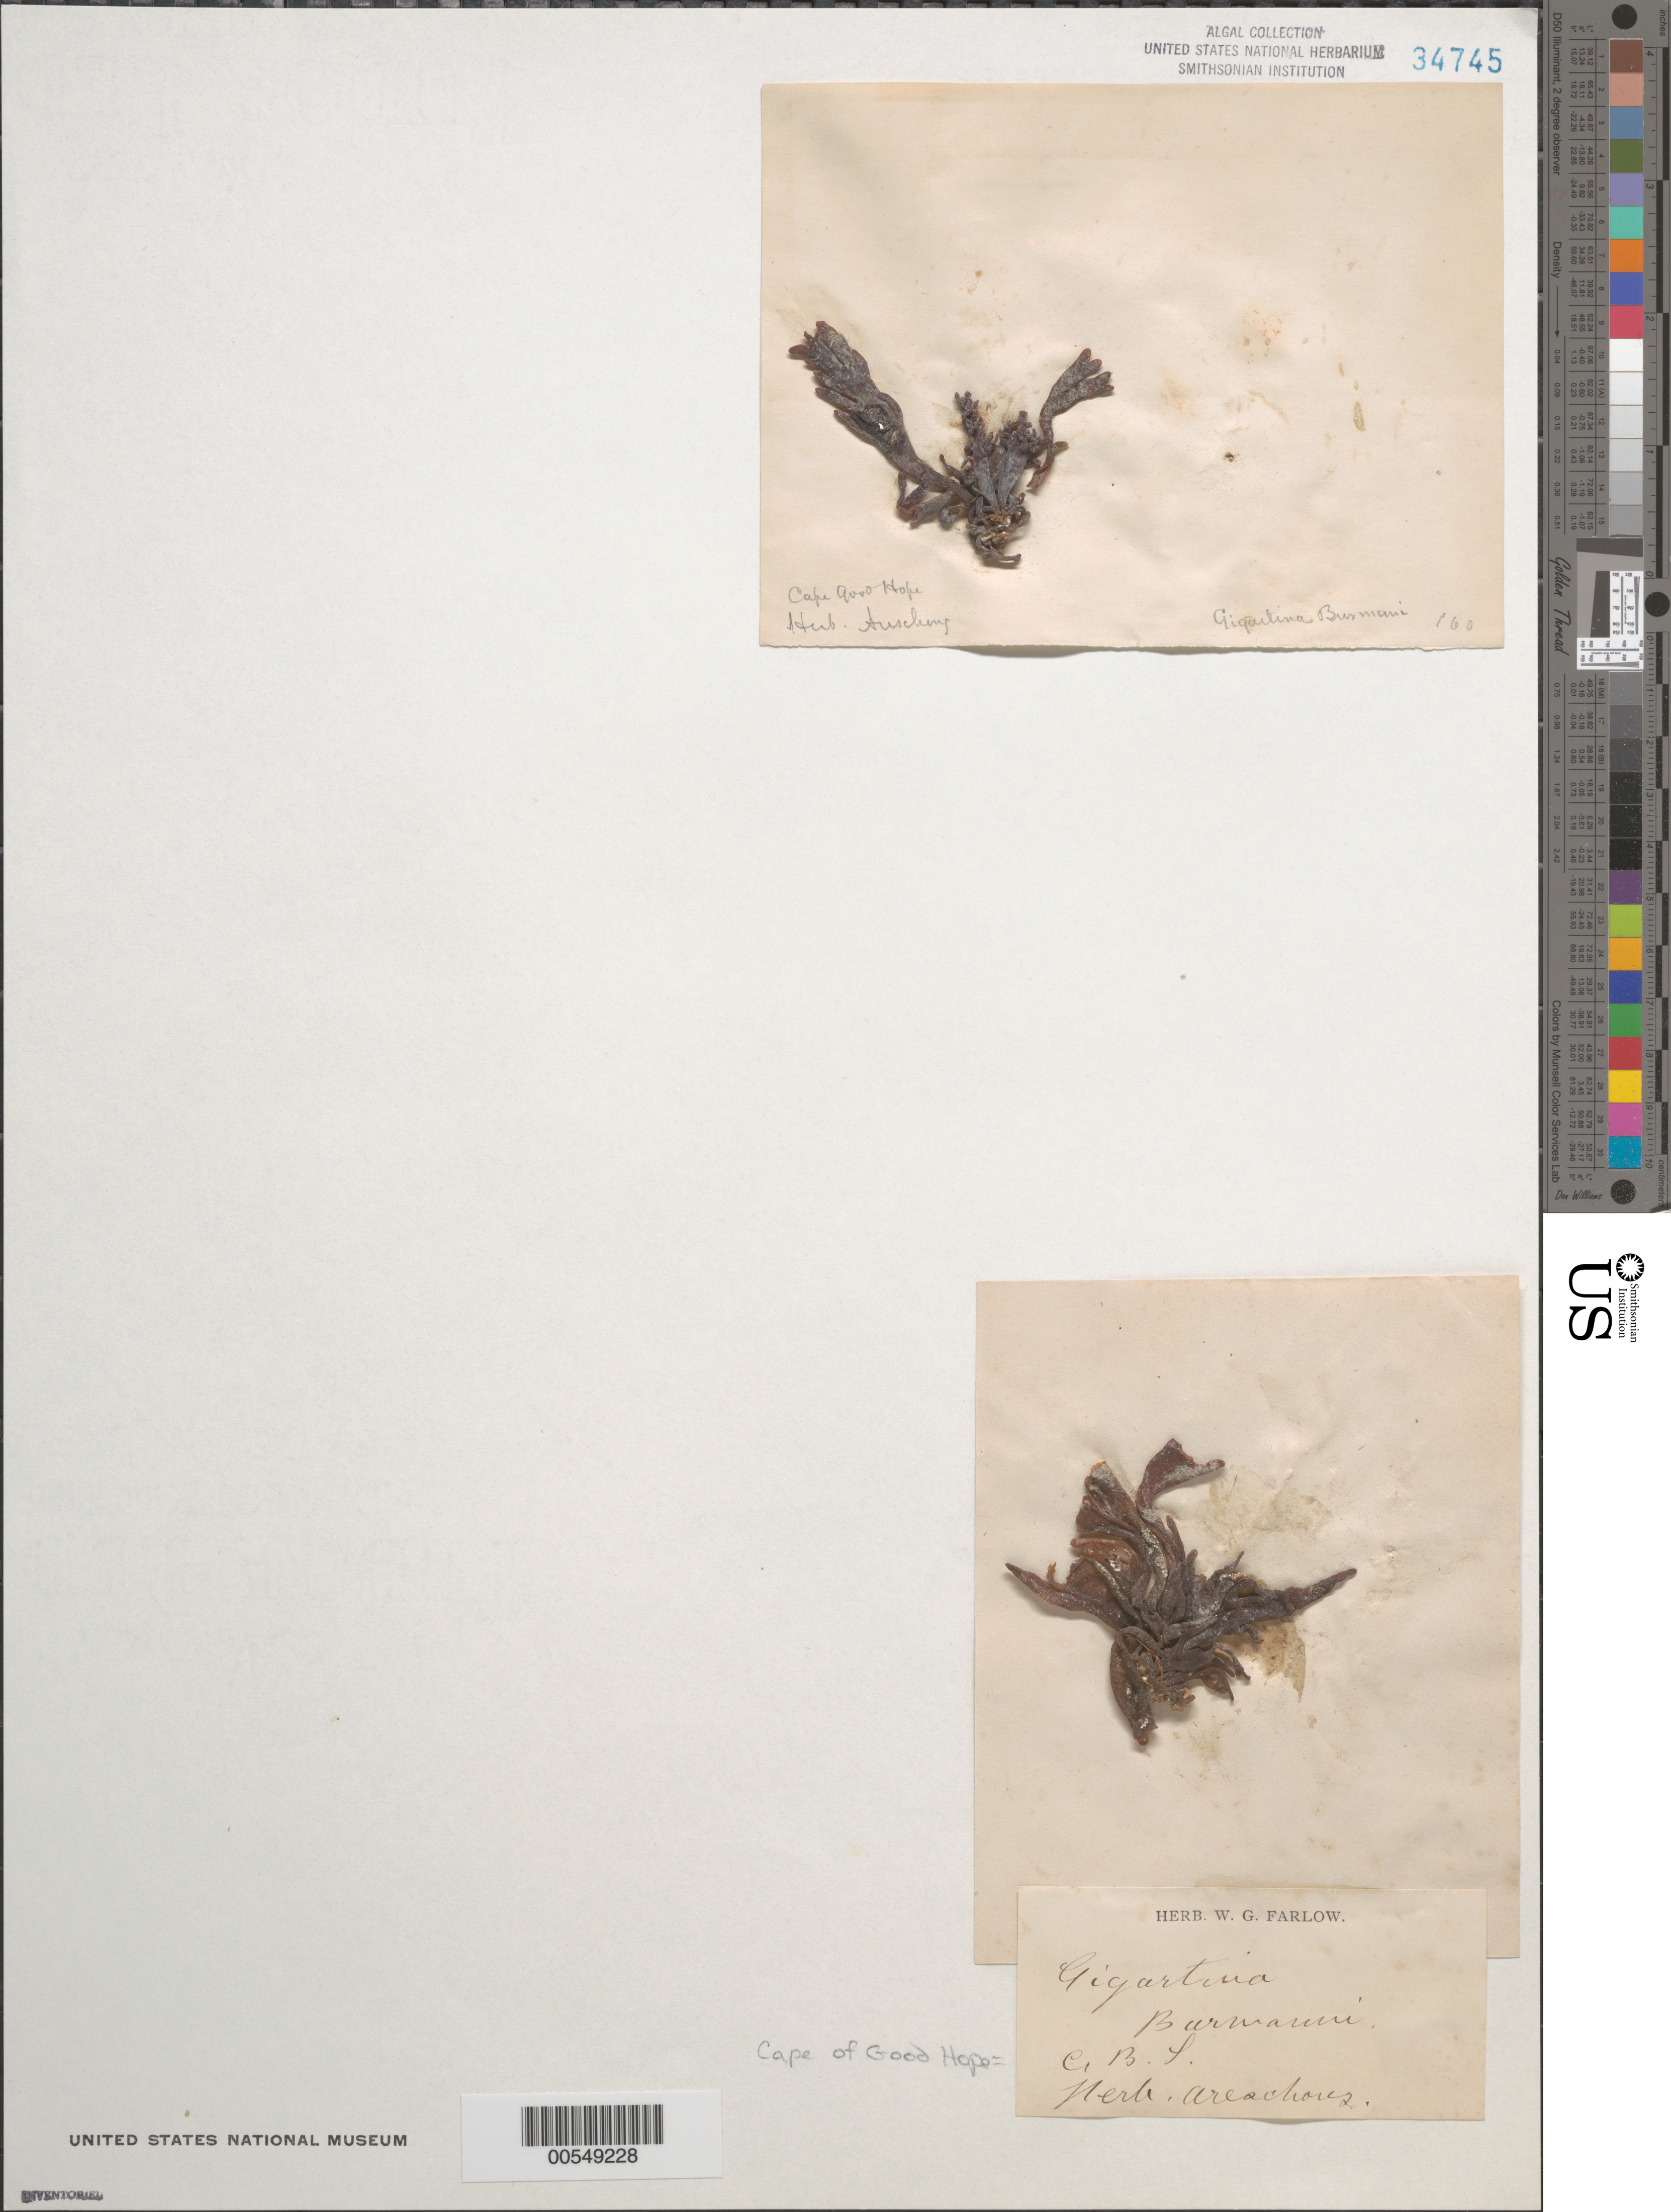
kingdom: Plantae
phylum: Rhodophyta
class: Florideophyceae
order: Gigartinales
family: Gigartinaceae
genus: Gigartina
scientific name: Gigartina burmanni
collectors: ex herb. Alfred Areschoug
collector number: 160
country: South Africa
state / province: Western Cape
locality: Cape of good hope (c.b.s.)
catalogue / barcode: US 34745